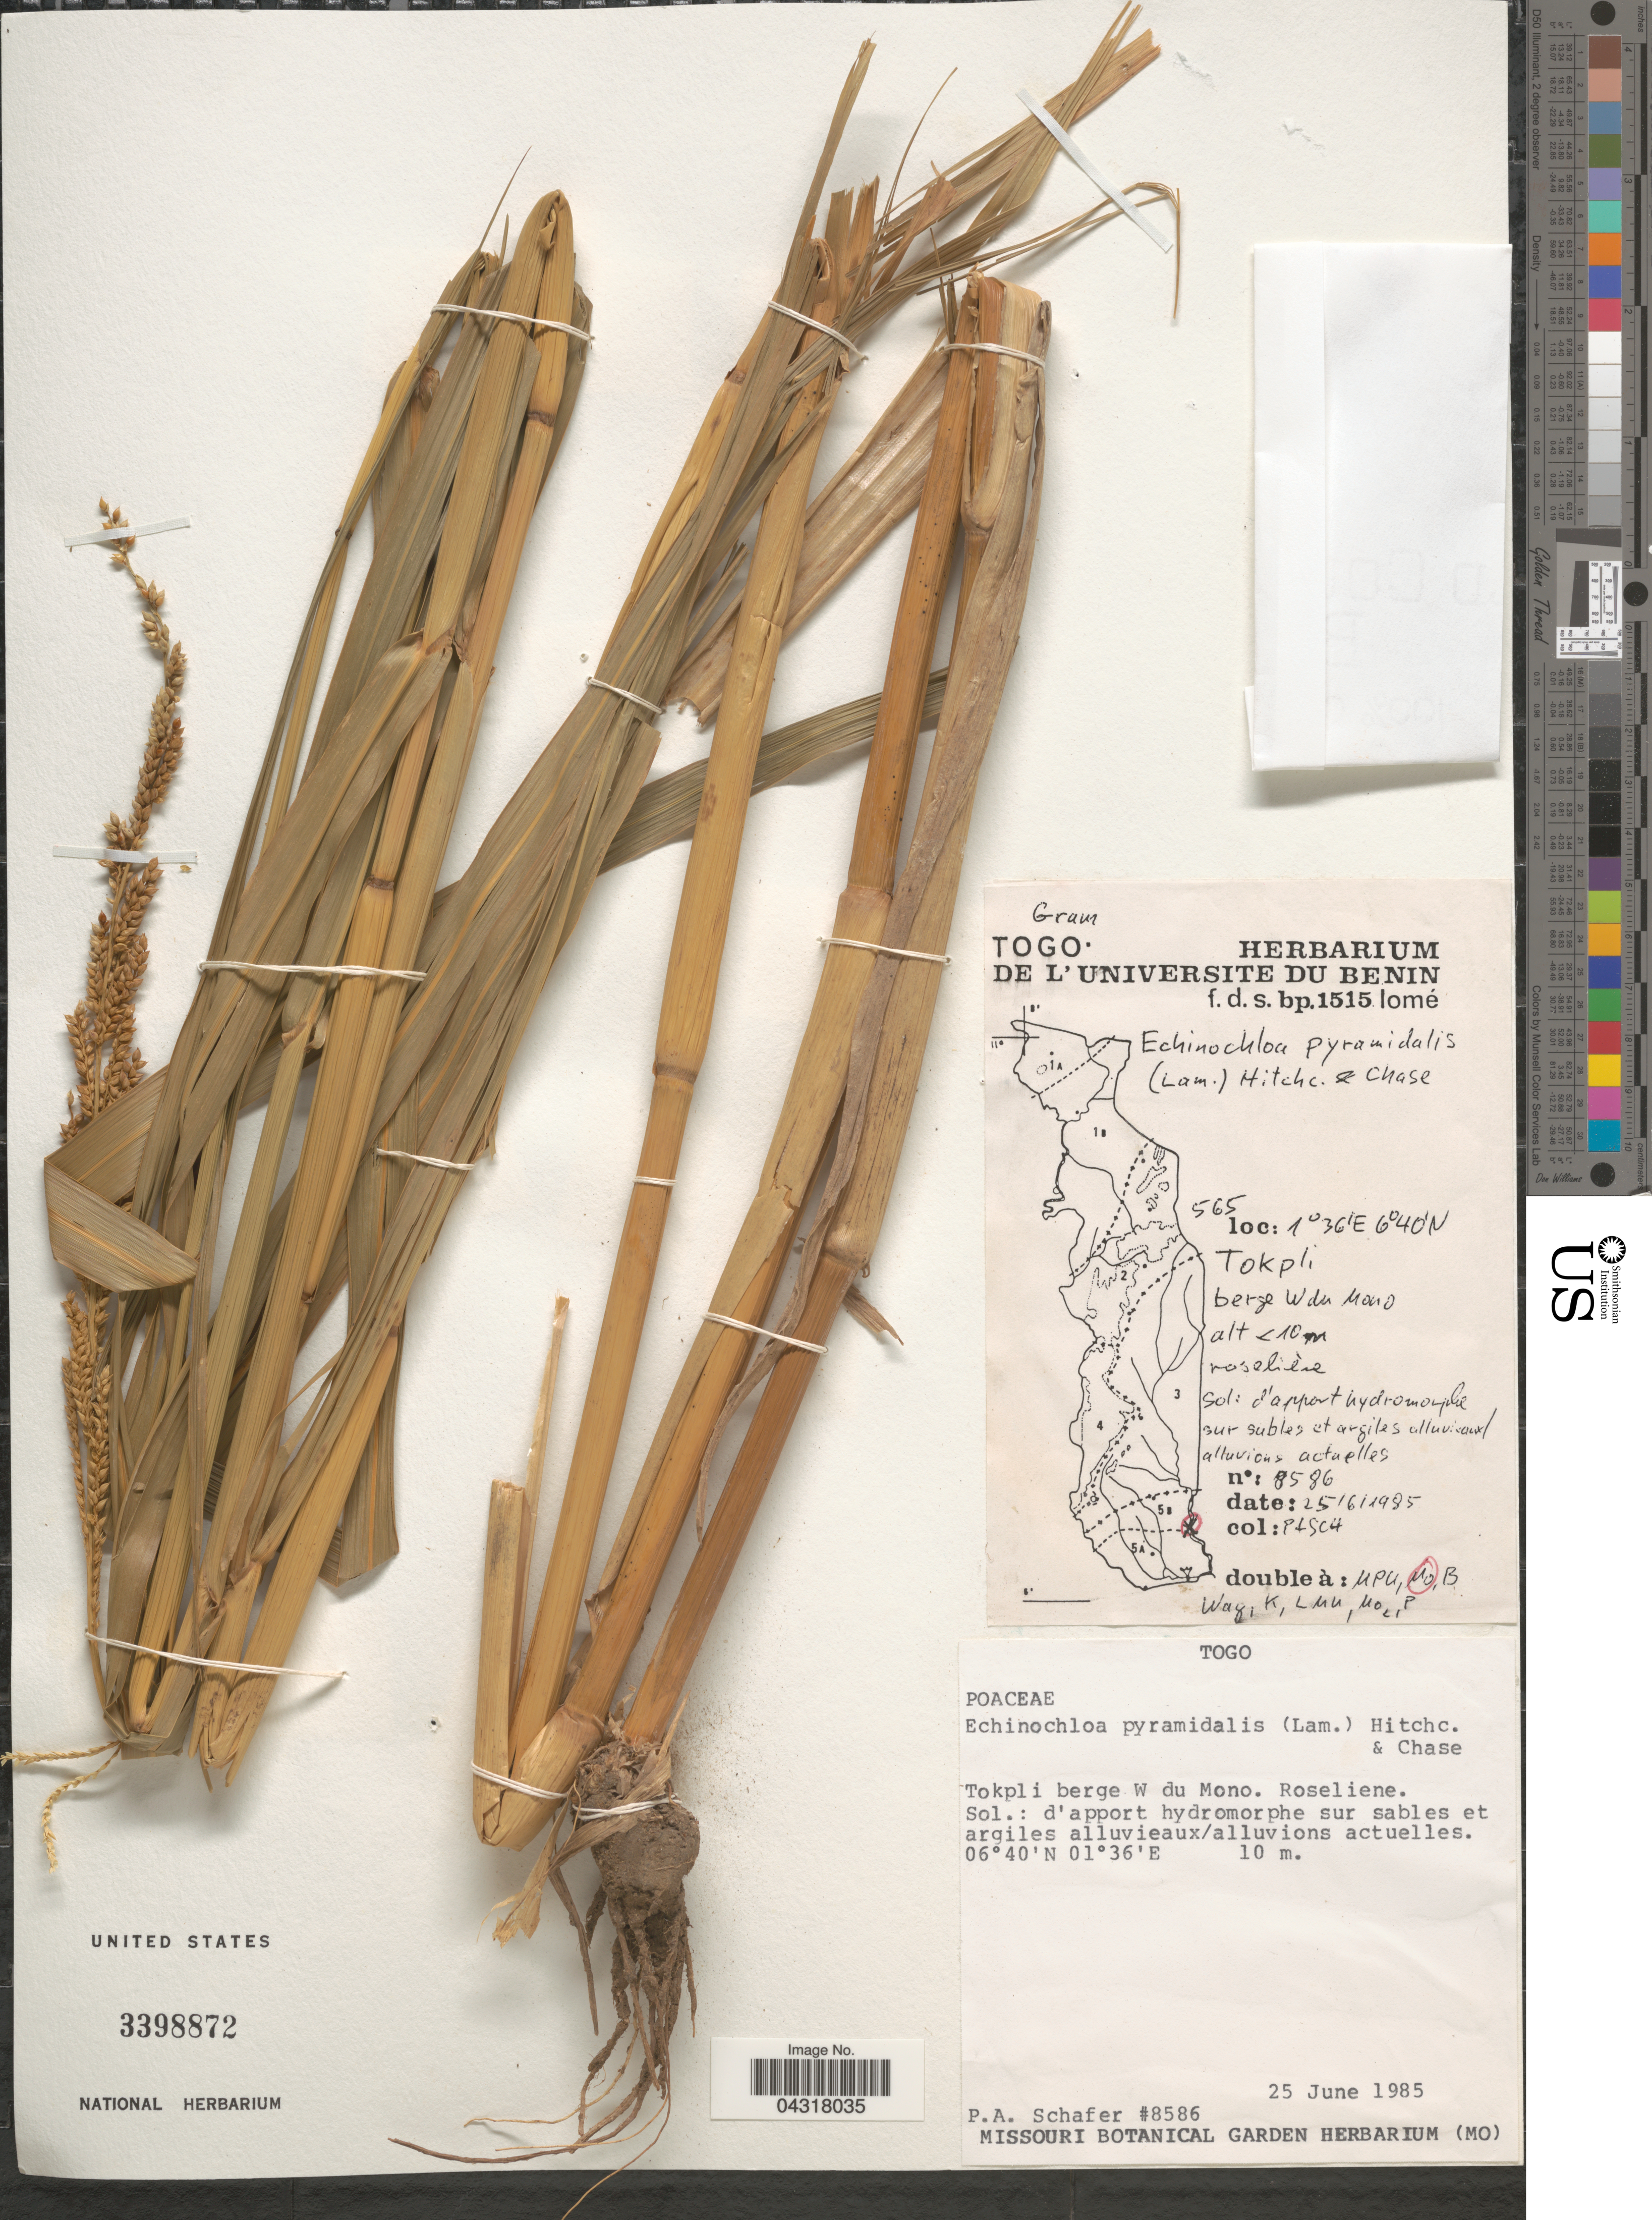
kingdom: Plantae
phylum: Tracheophyta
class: Liliopsida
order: Poales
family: Poaceae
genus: Echinochloa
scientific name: Echinochloa pyramidalis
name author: (Lam.) Hitchc. & Chase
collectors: P. Schafer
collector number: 8586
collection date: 1985-06-25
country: Togo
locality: Tokpli berge W du Mono. Roseliene.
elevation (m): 10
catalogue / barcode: US 3398872